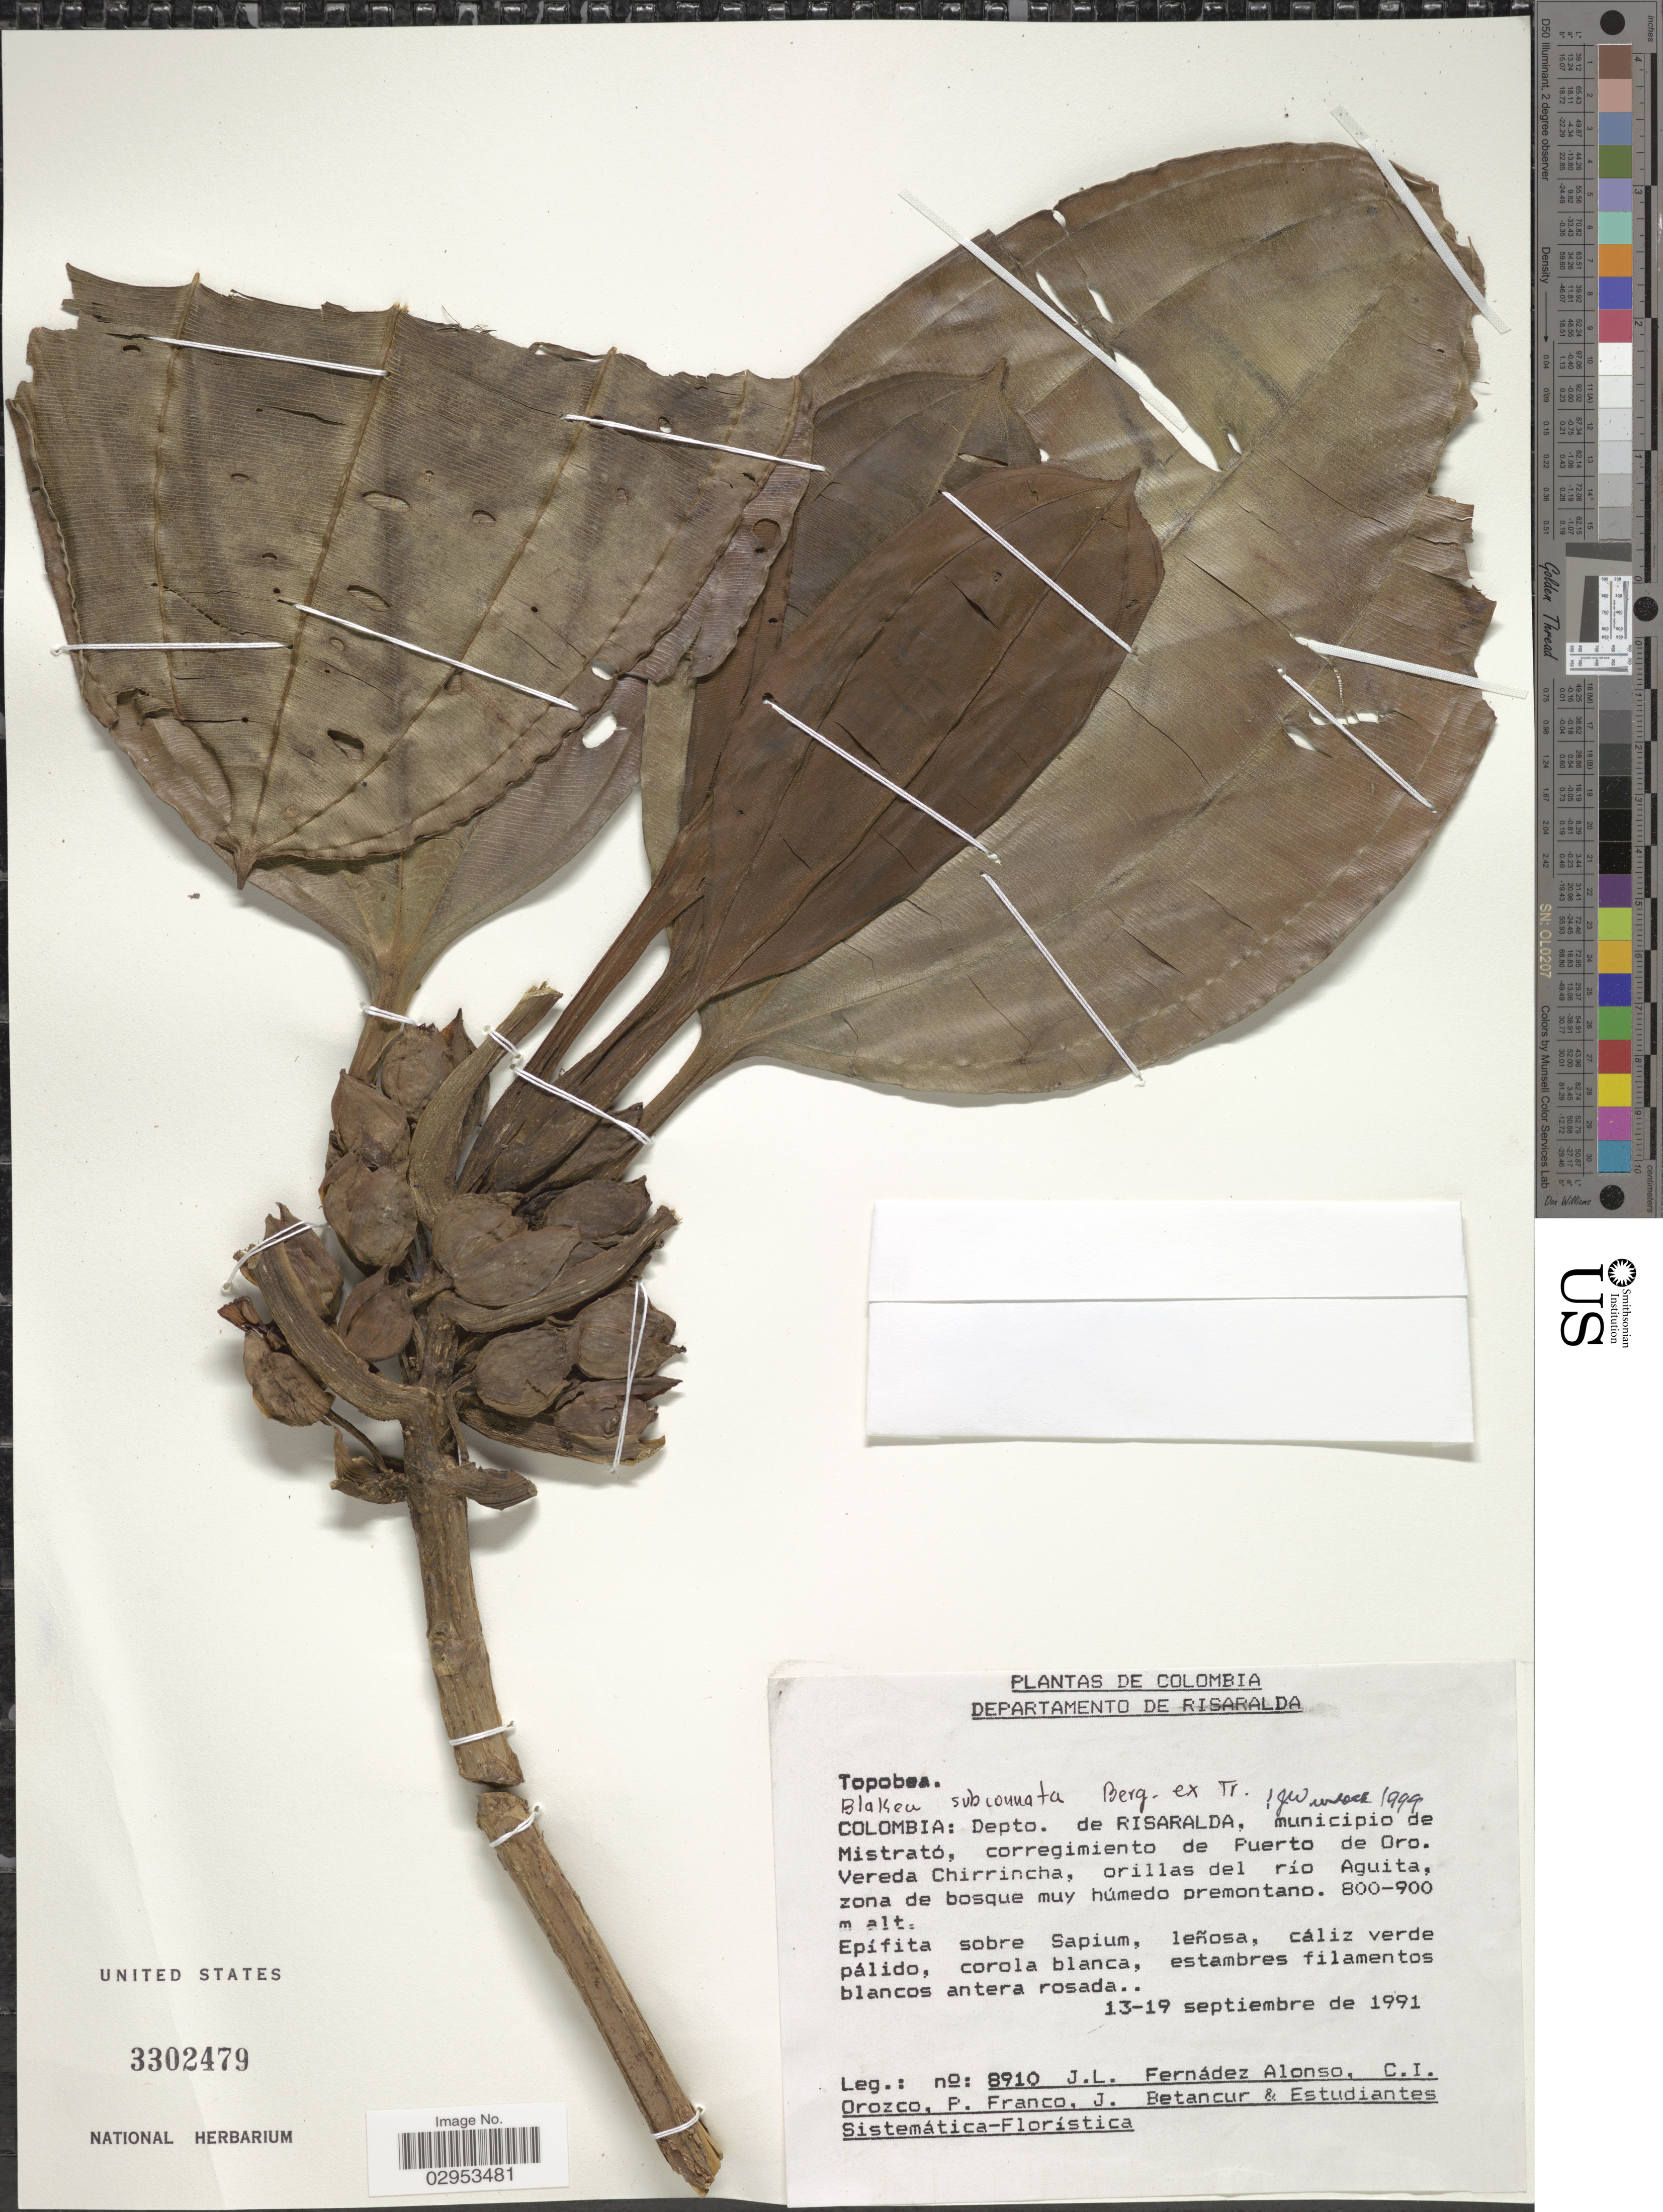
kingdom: Plantae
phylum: Tracheophyta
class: Magnoliopsida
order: Myrtales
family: Melastomataceae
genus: Blakea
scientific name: Blakea subconnata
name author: O. Berg ex Triana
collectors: J. Fernádez Alonso, C. I. Orozco, P. Franco, J. Betancur & et al.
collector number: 8910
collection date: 1991-09-13/1991-09-19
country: Colombia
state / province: Risaralda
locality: Depto. de Risaralda, municipio de Mistrató, corregimiento de Puerto de Oro. Vereda Chirrincha, orillas del río Aguita.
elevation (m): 800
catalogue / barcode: US 3302479